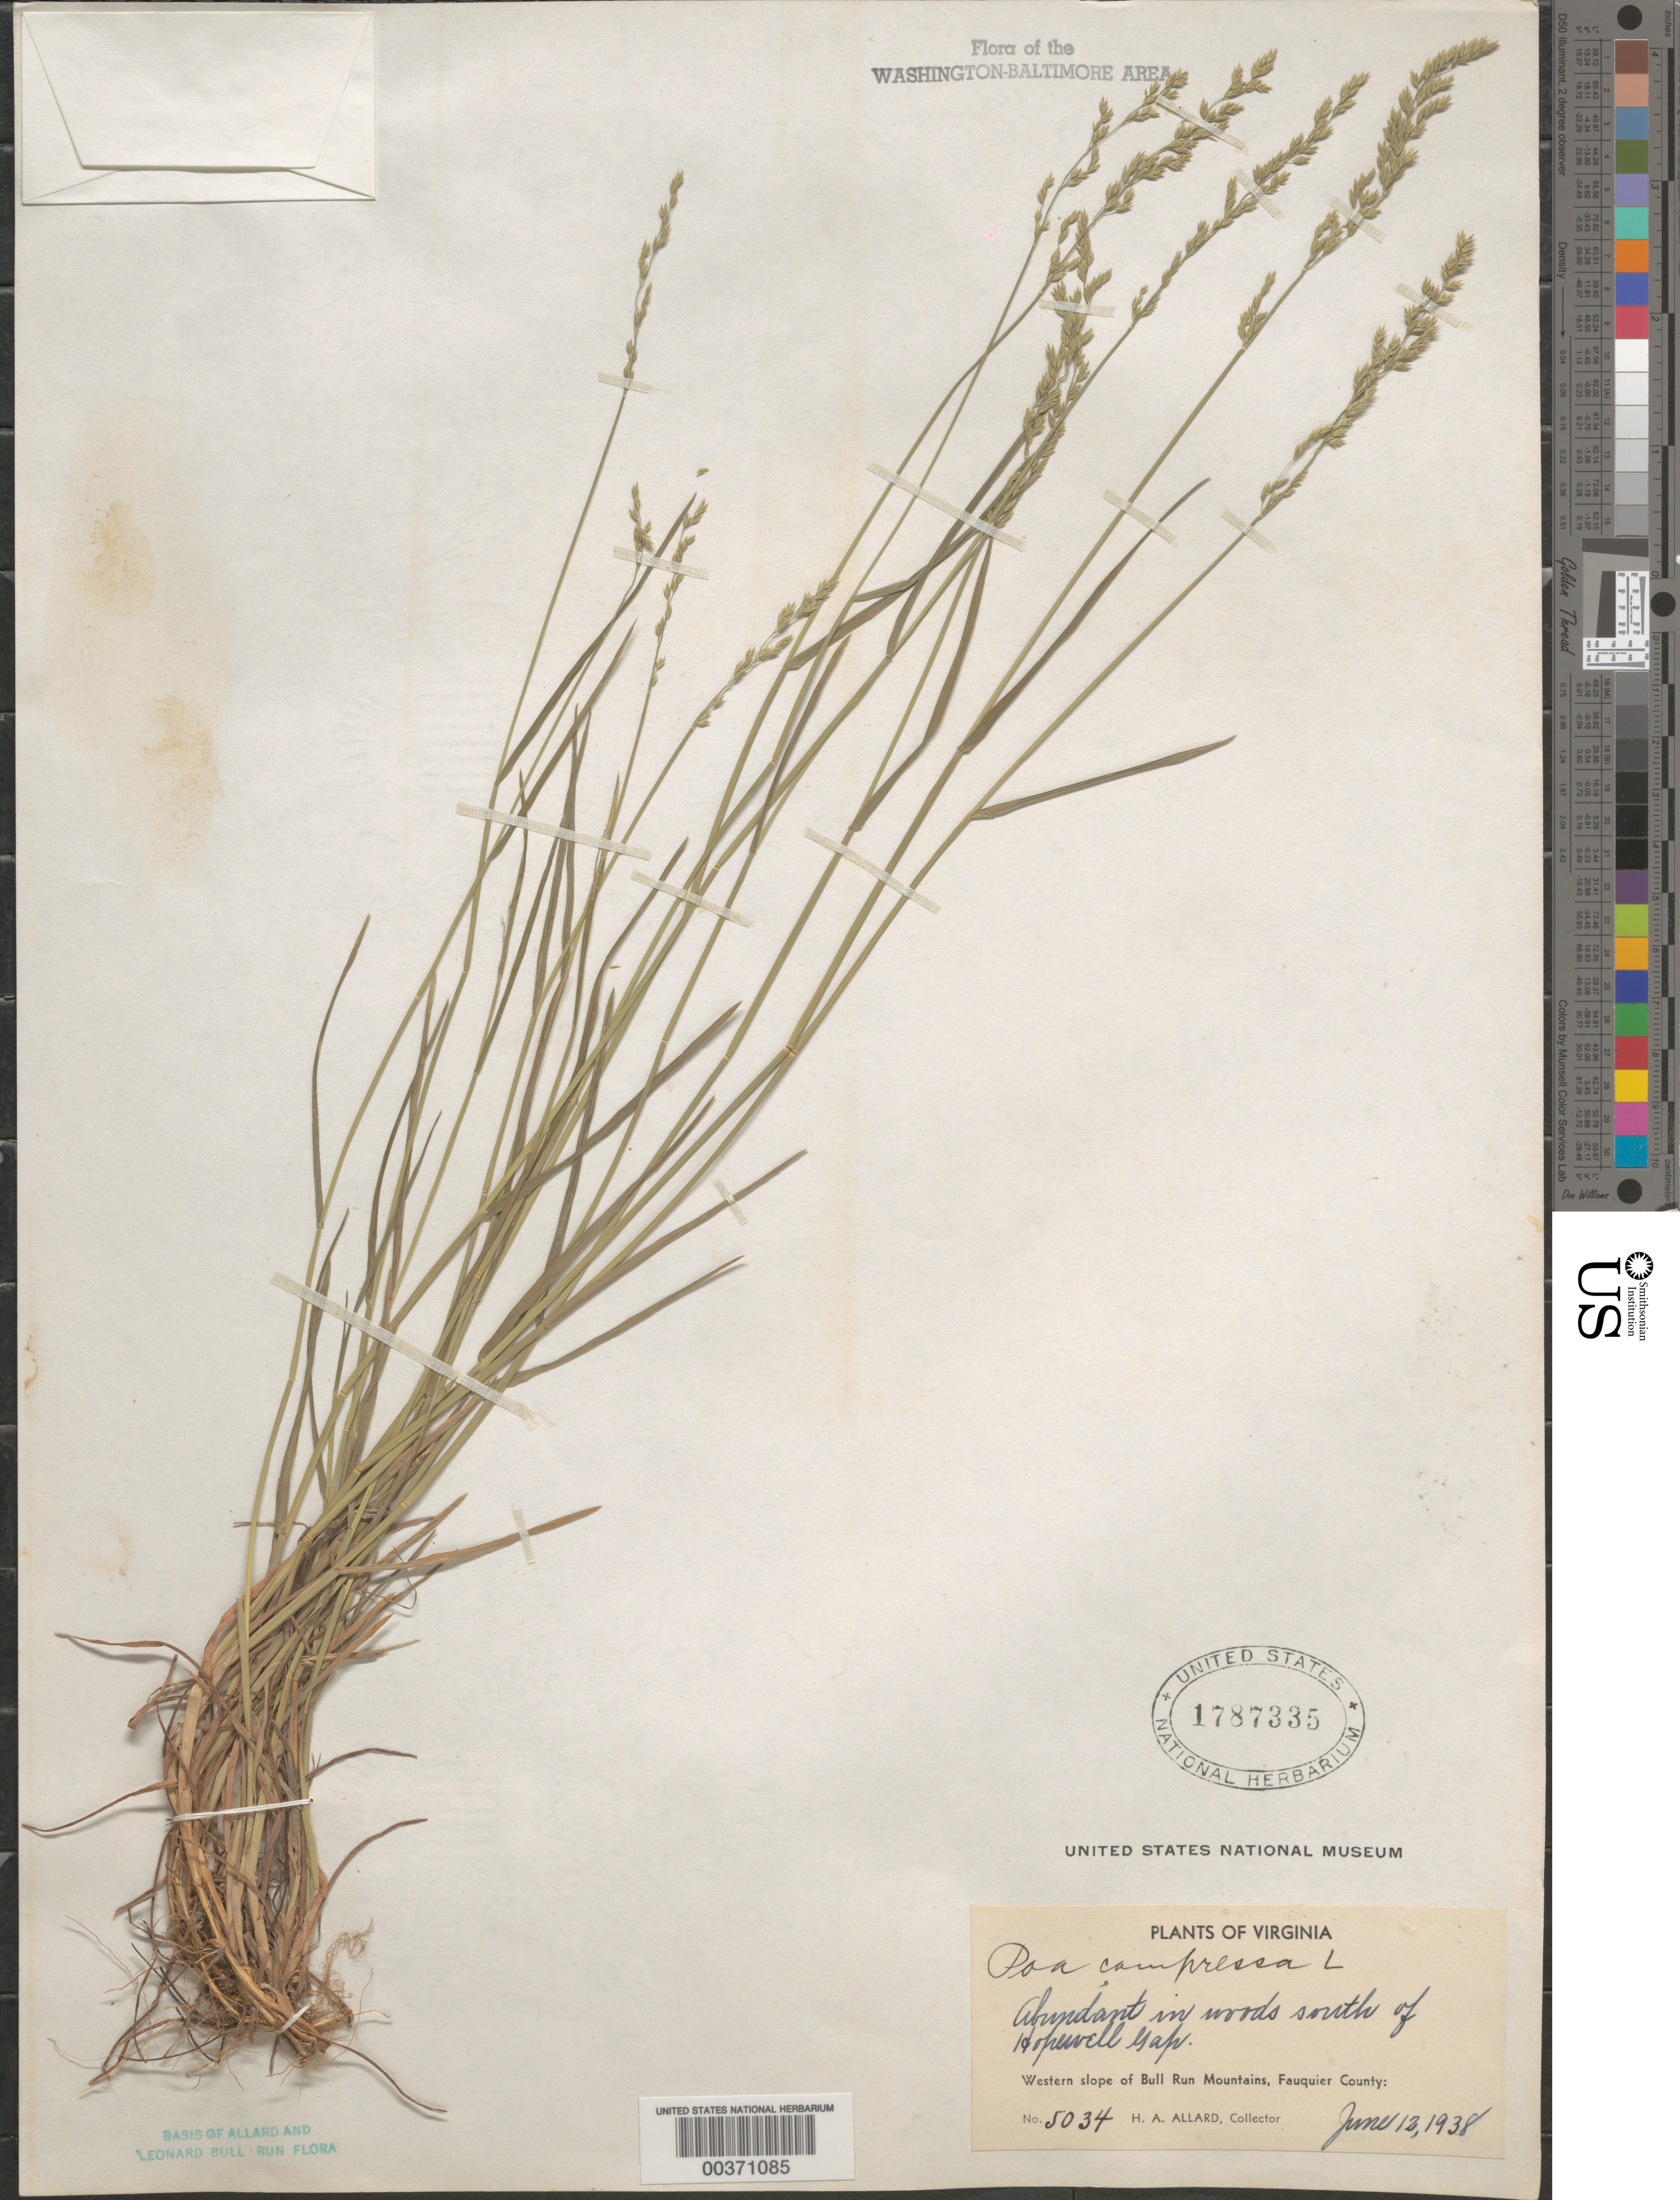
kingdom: Plantae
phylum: Tracheophyta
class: Liliopsida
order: Poales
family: Poaceae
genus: Poa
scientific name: Poa compressa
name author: L.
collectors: H. A. Allard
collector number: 5034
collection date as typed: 12 Jun 1938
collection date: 1938-06-12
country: United States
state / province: Virginia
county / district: Fauquier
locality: South of Hopewell Gap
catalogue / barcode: US 1787335